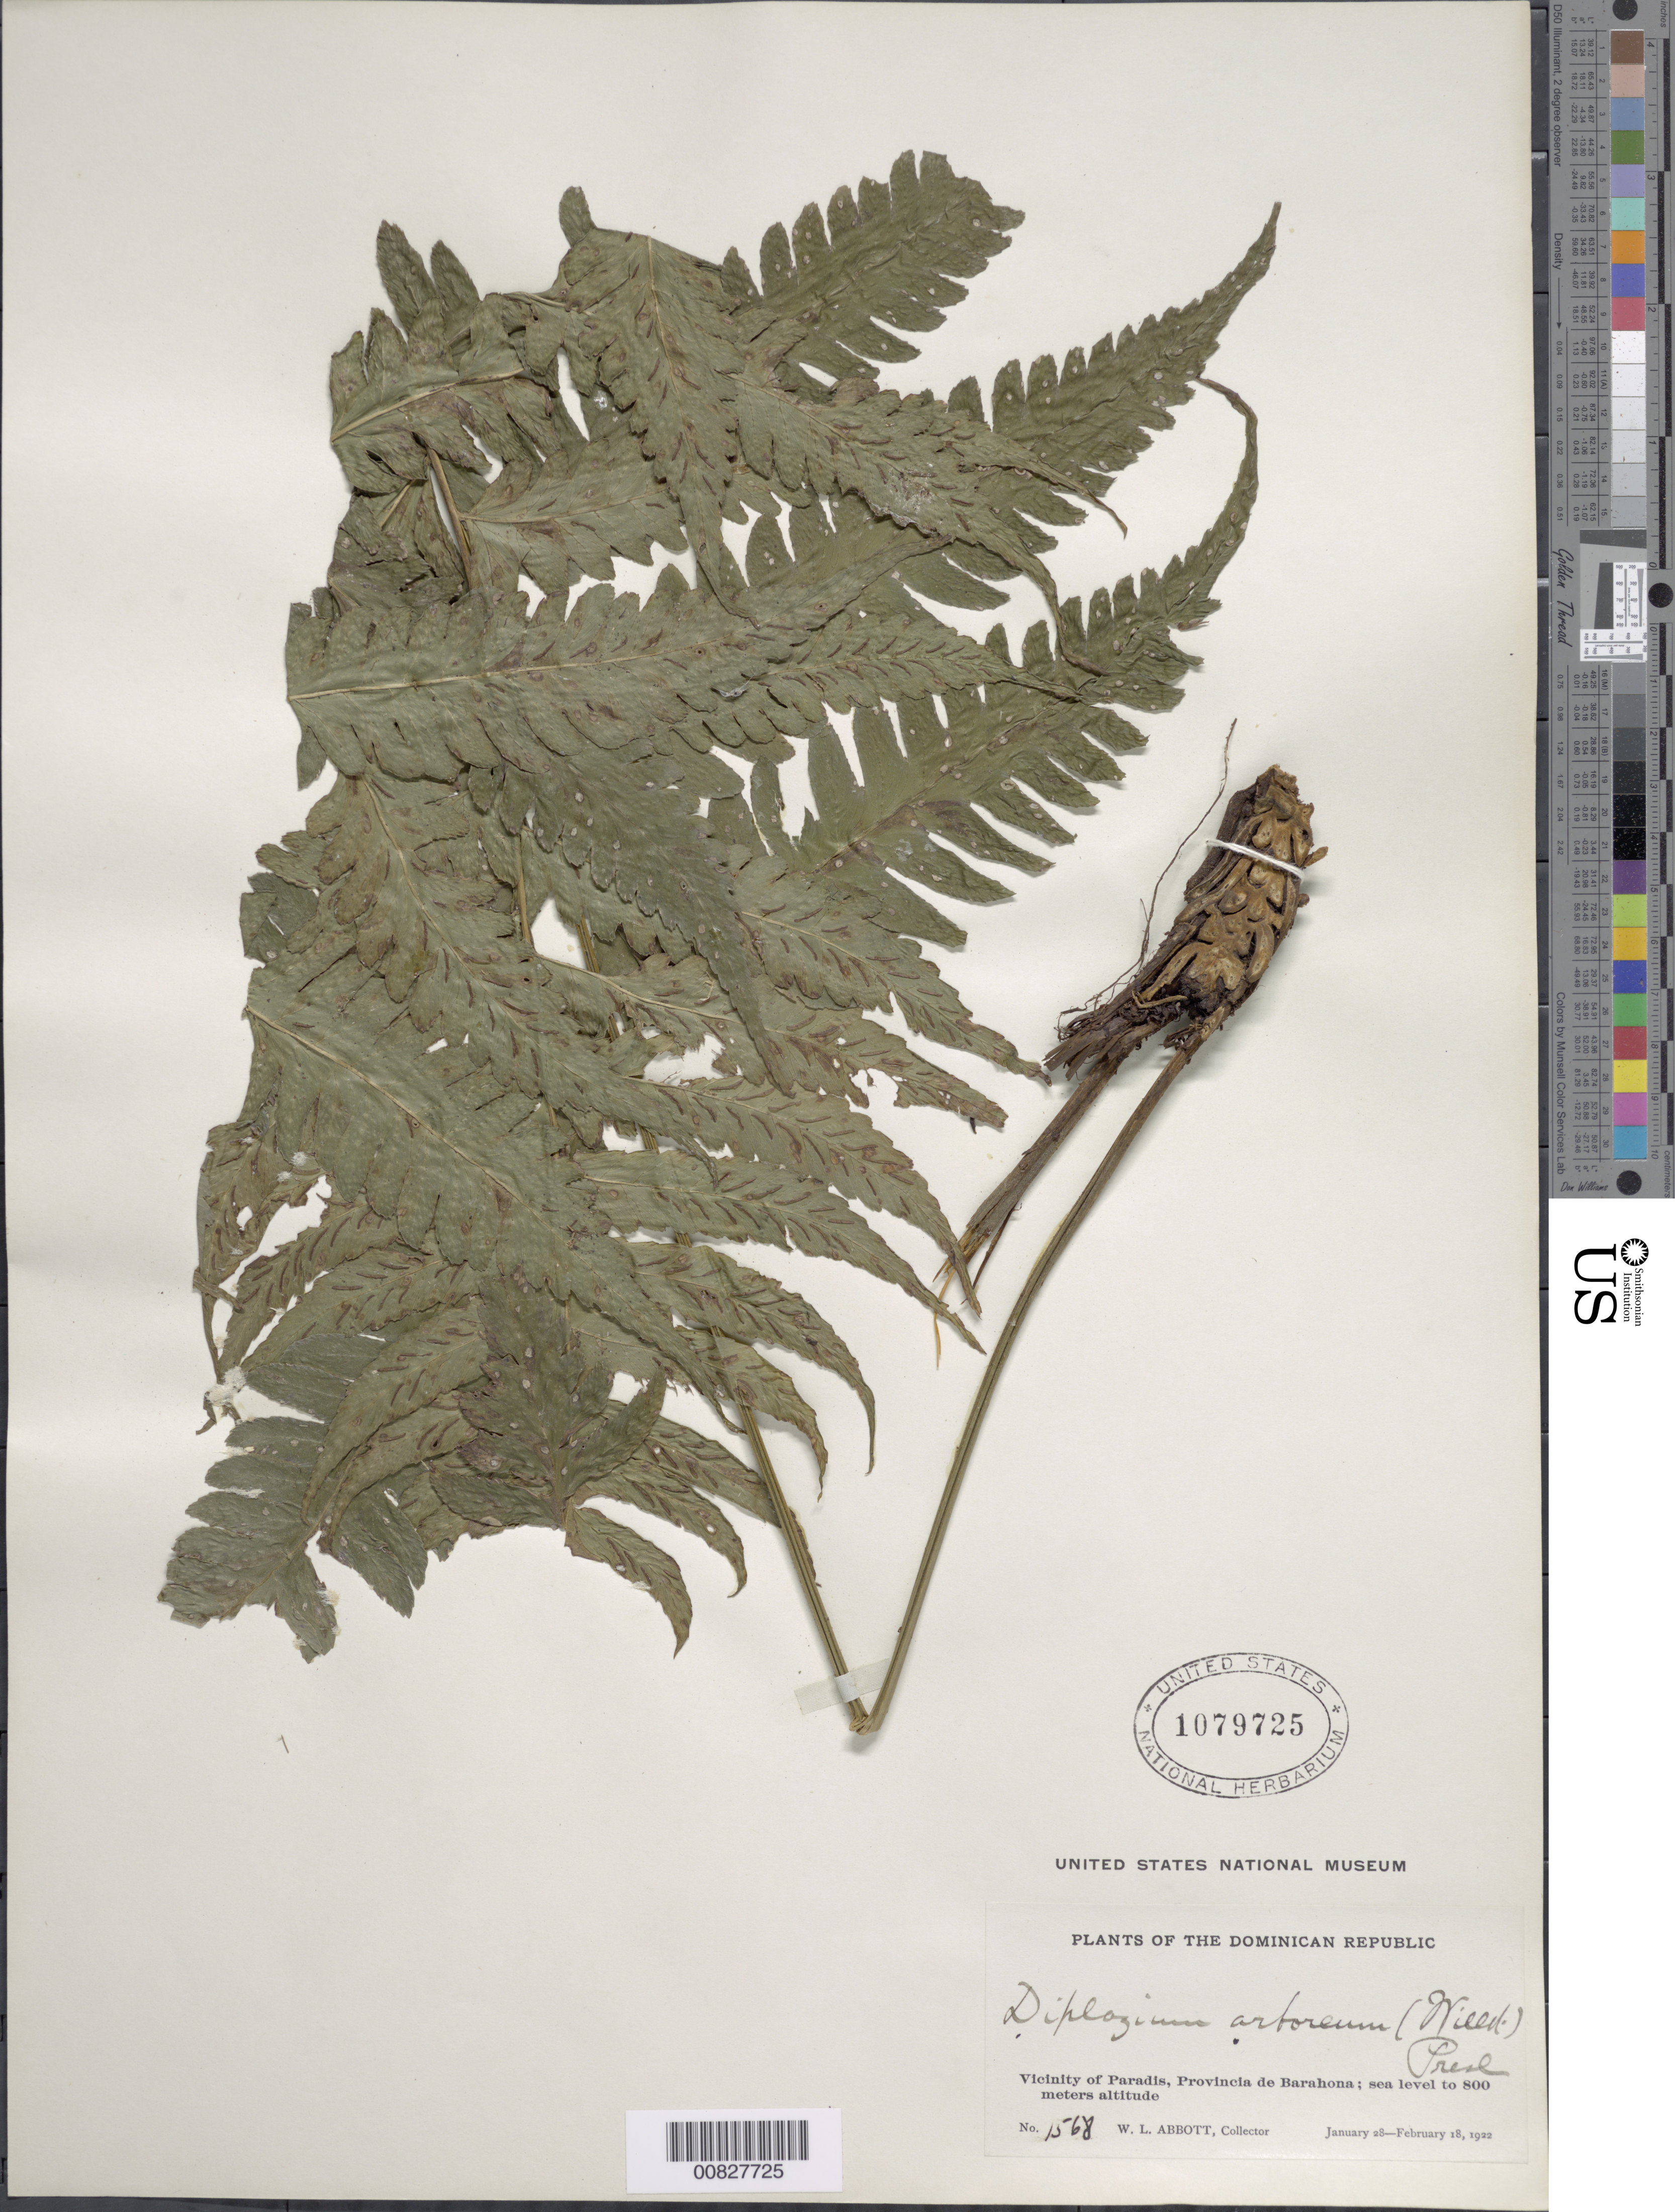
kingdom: Plantae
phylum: Tracheophyta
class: Polypodiopsida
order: Polypodiales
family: Athyriaceae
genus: Diplazium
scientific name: Diplazium cristatum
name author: (Desr.) Alston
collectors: W. L. Abbott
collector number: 1568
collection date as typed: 27 Jan 1922 to 18 Feb 1922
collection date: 1922-01-27/1922-02-18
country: Dominican Republic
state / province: Barahona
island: Hispaniola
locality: Paradis vicinity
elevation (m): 0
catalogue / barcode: US 1079725